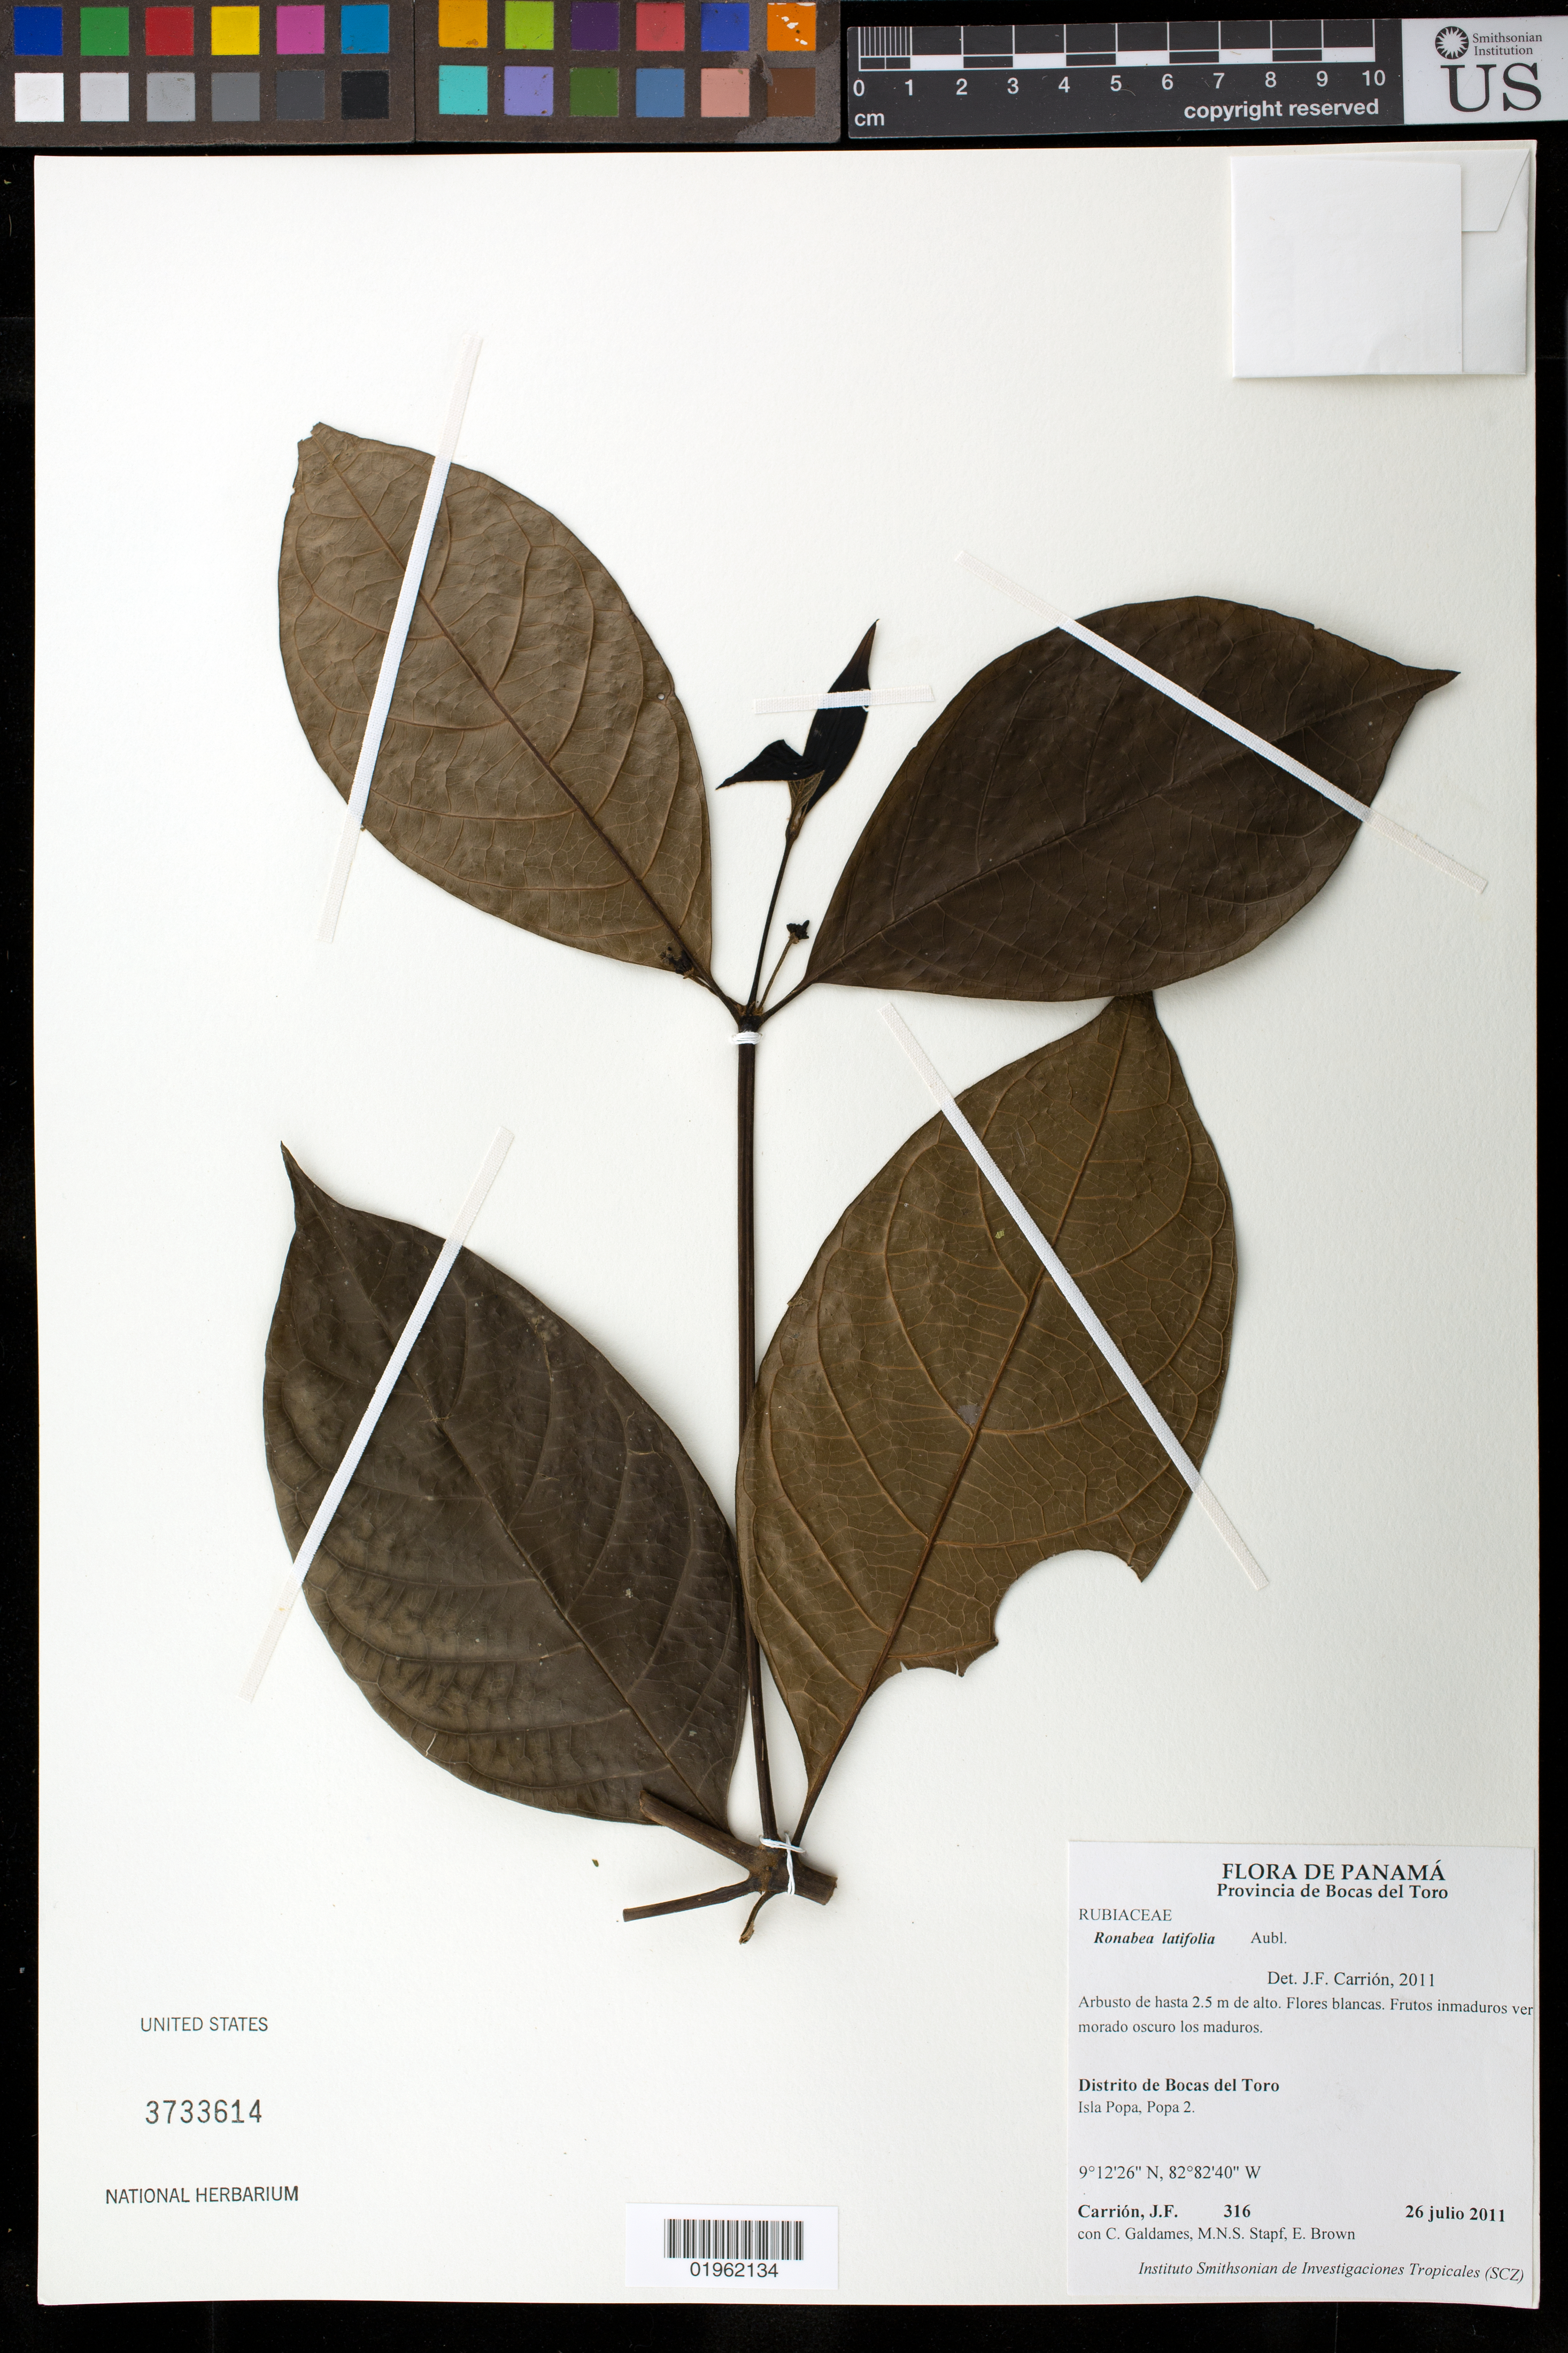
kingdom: Plantae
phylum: Tracheophyta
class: Magnoliopsida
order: Gentianales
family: Rubiaceae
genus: Ronabea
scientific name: Ronabea latifolia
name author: Aubl.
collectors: J. Carrión, C. Galdames, Stapf, S.A. & E. Brown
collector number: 316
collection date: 2011-07-26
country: Panama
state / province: Bocas del Toro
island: Popa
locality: Isla Popa. Popa 2.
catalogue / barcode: US 3733614